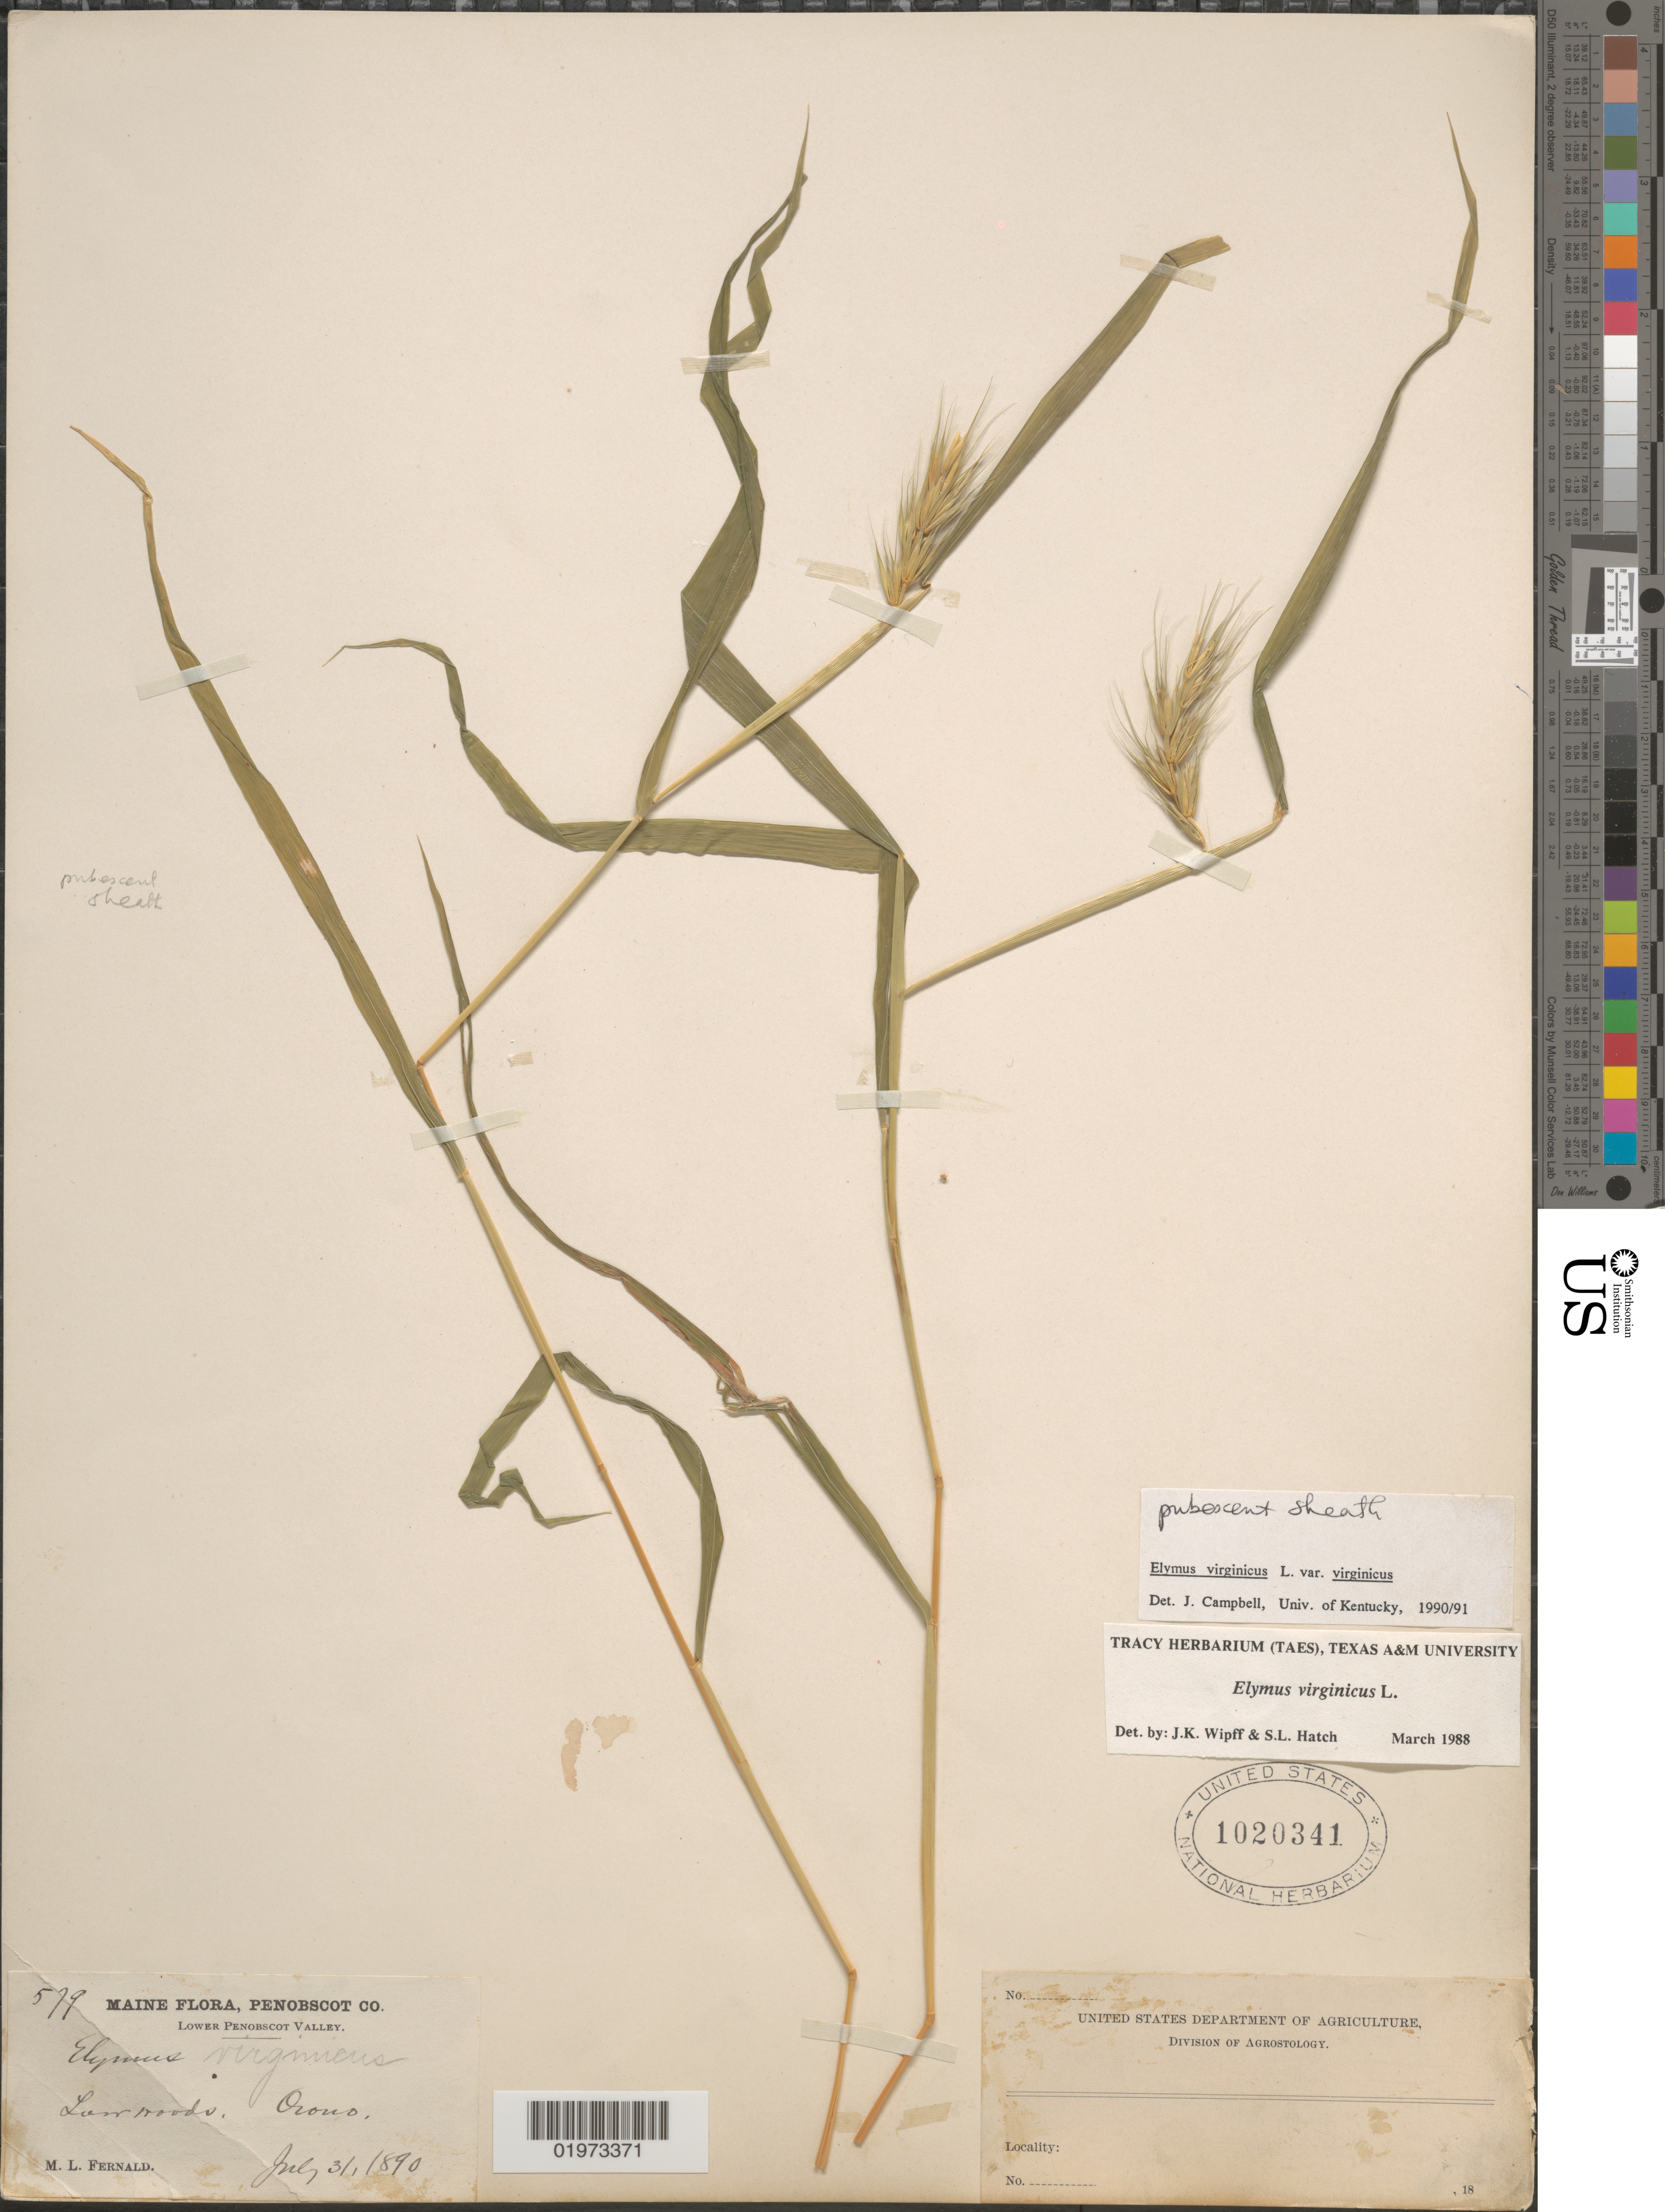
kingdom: Plantae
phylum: Tracheophyta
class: Liliopsida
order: Poales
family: Poaceae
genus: Elymus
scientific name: Elymus virginicus var. virginicus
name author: L.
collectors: M. L. Fernald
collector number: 579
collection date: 1890-07-31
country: United States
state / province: Maine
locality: Penobscot Co.. Lower Penobscot Valley. Low woods. Orono.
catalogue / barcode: US 1020341